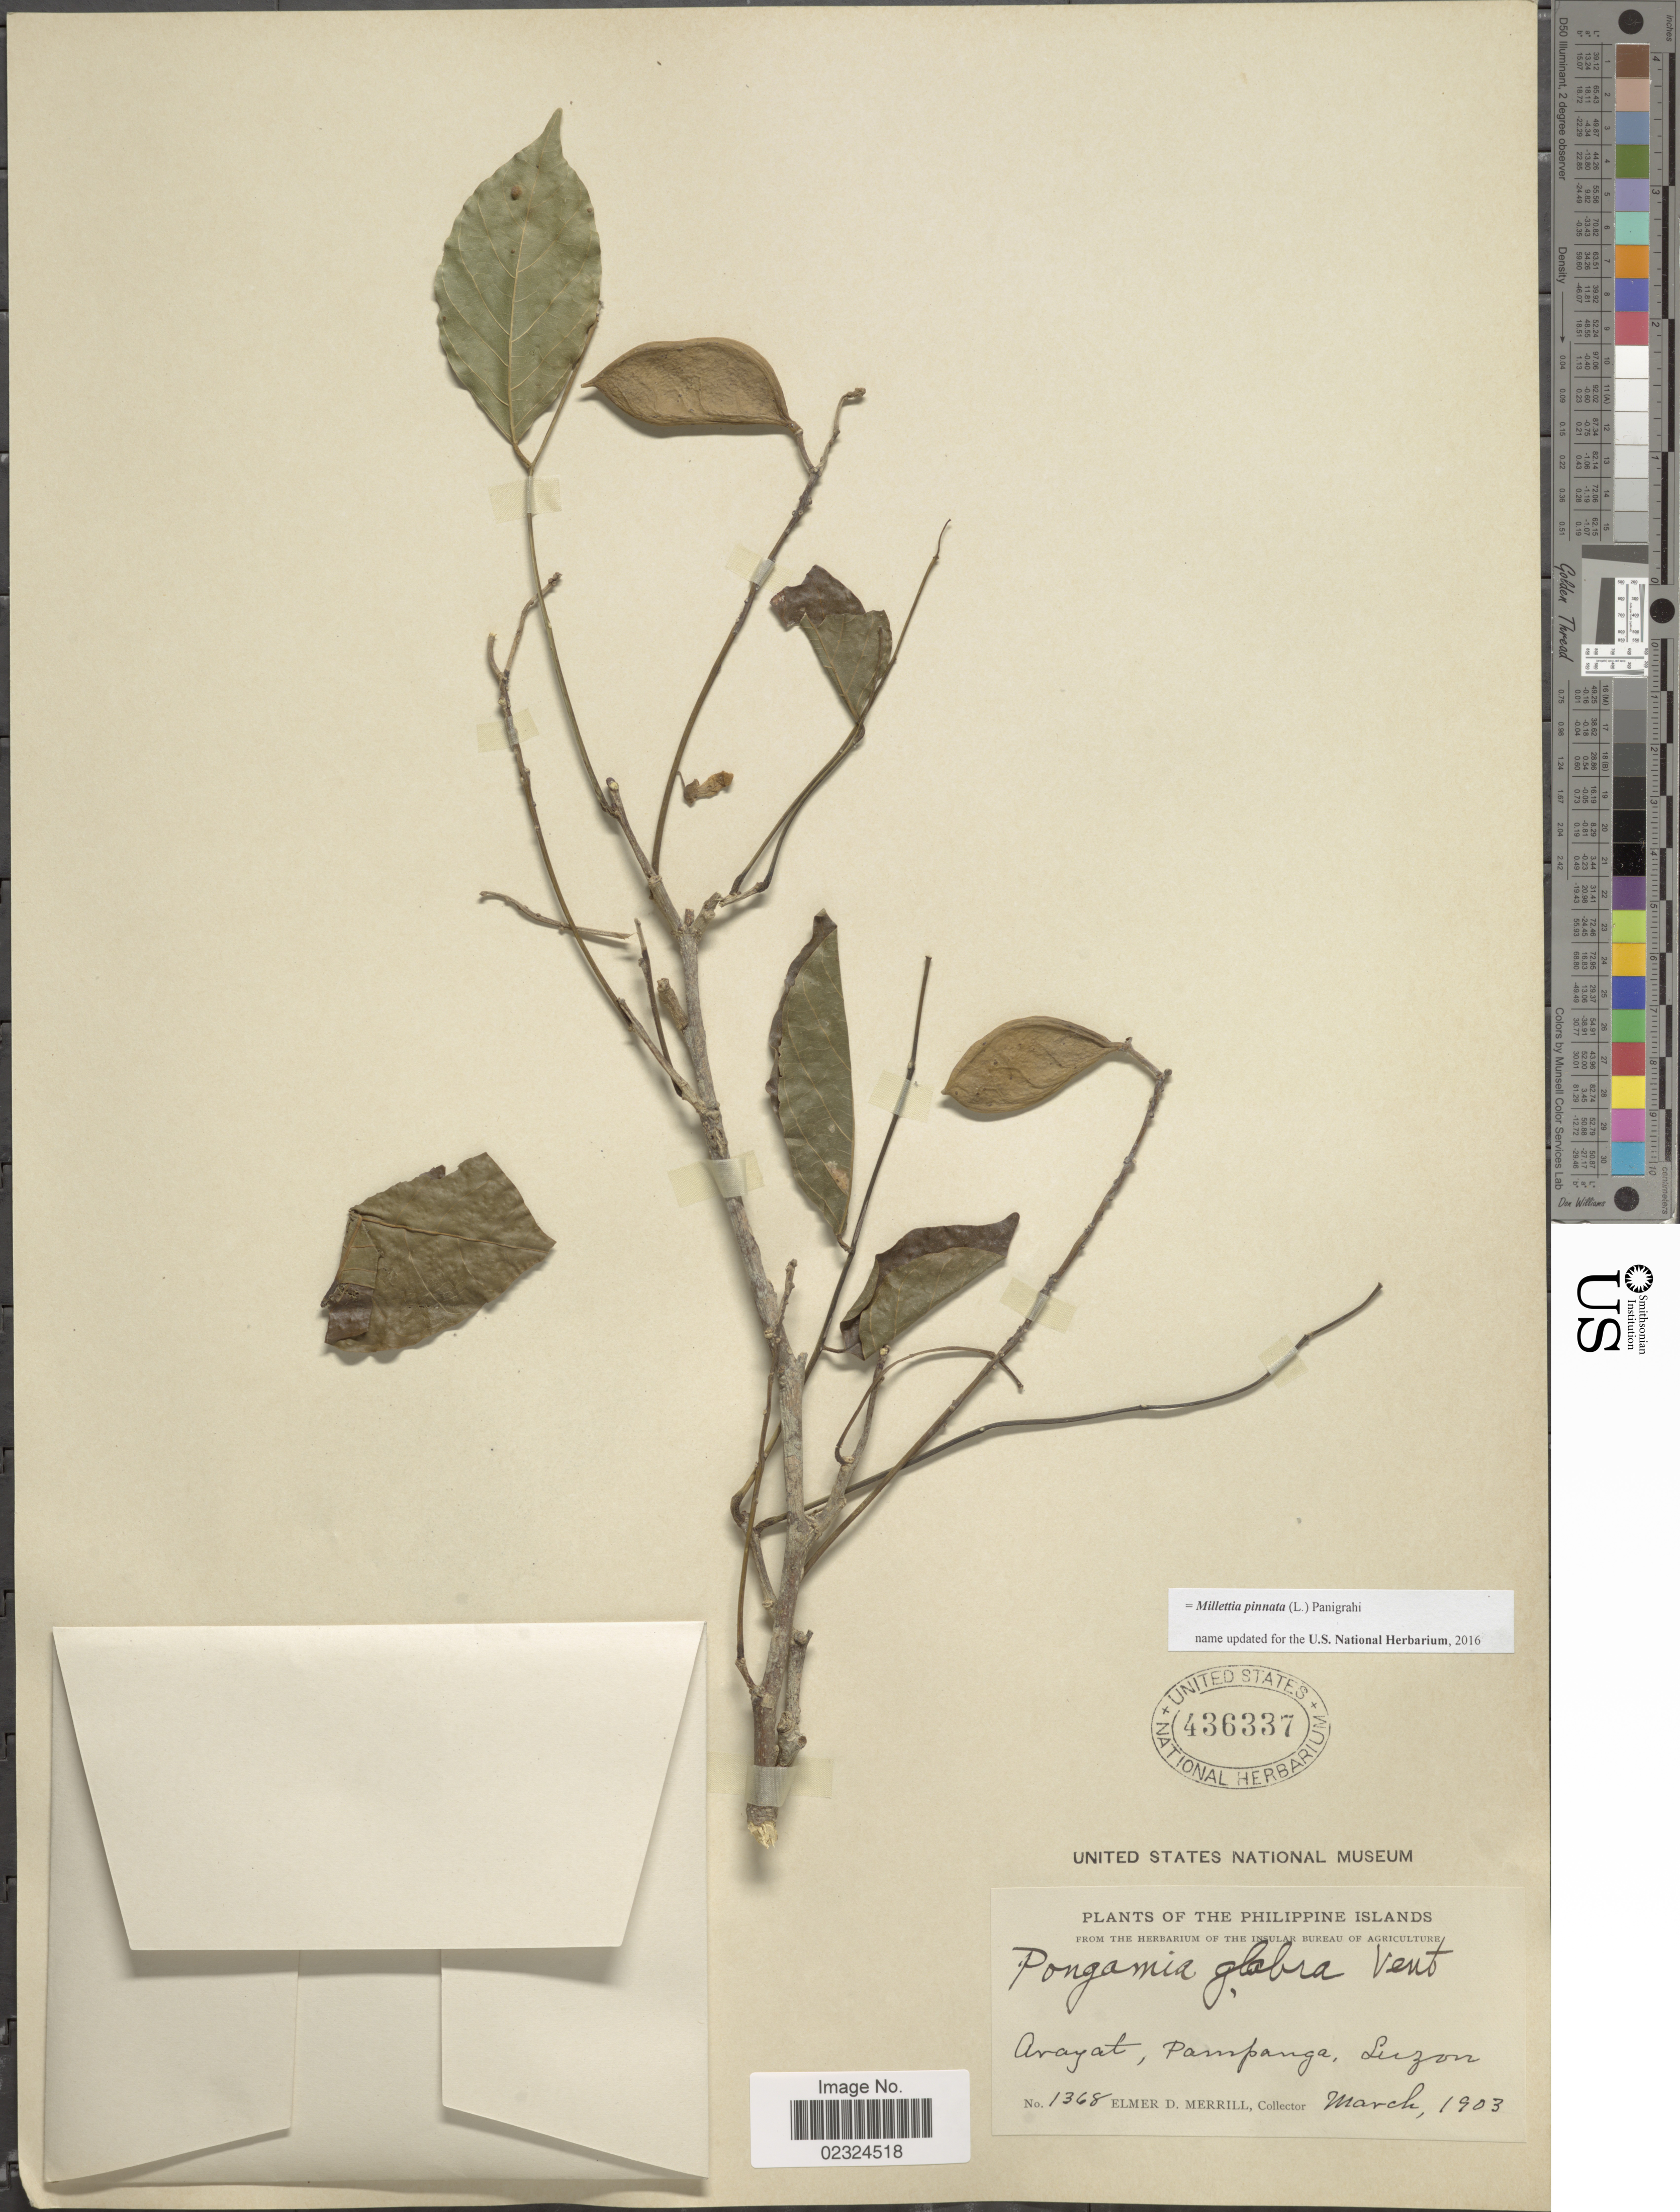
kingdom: Plantae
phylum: Tracheophyta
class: Magnoliopsida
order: Fabales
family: Fabaceae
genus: Millettia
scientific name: Millettia pinnata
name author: (L.) Panigrahi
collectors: E. D. Merrill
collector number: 1368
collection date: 1903-03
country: Philippines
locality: Arayat, Pampanga, Luzon. Philippine Islands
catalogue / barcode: US 436337